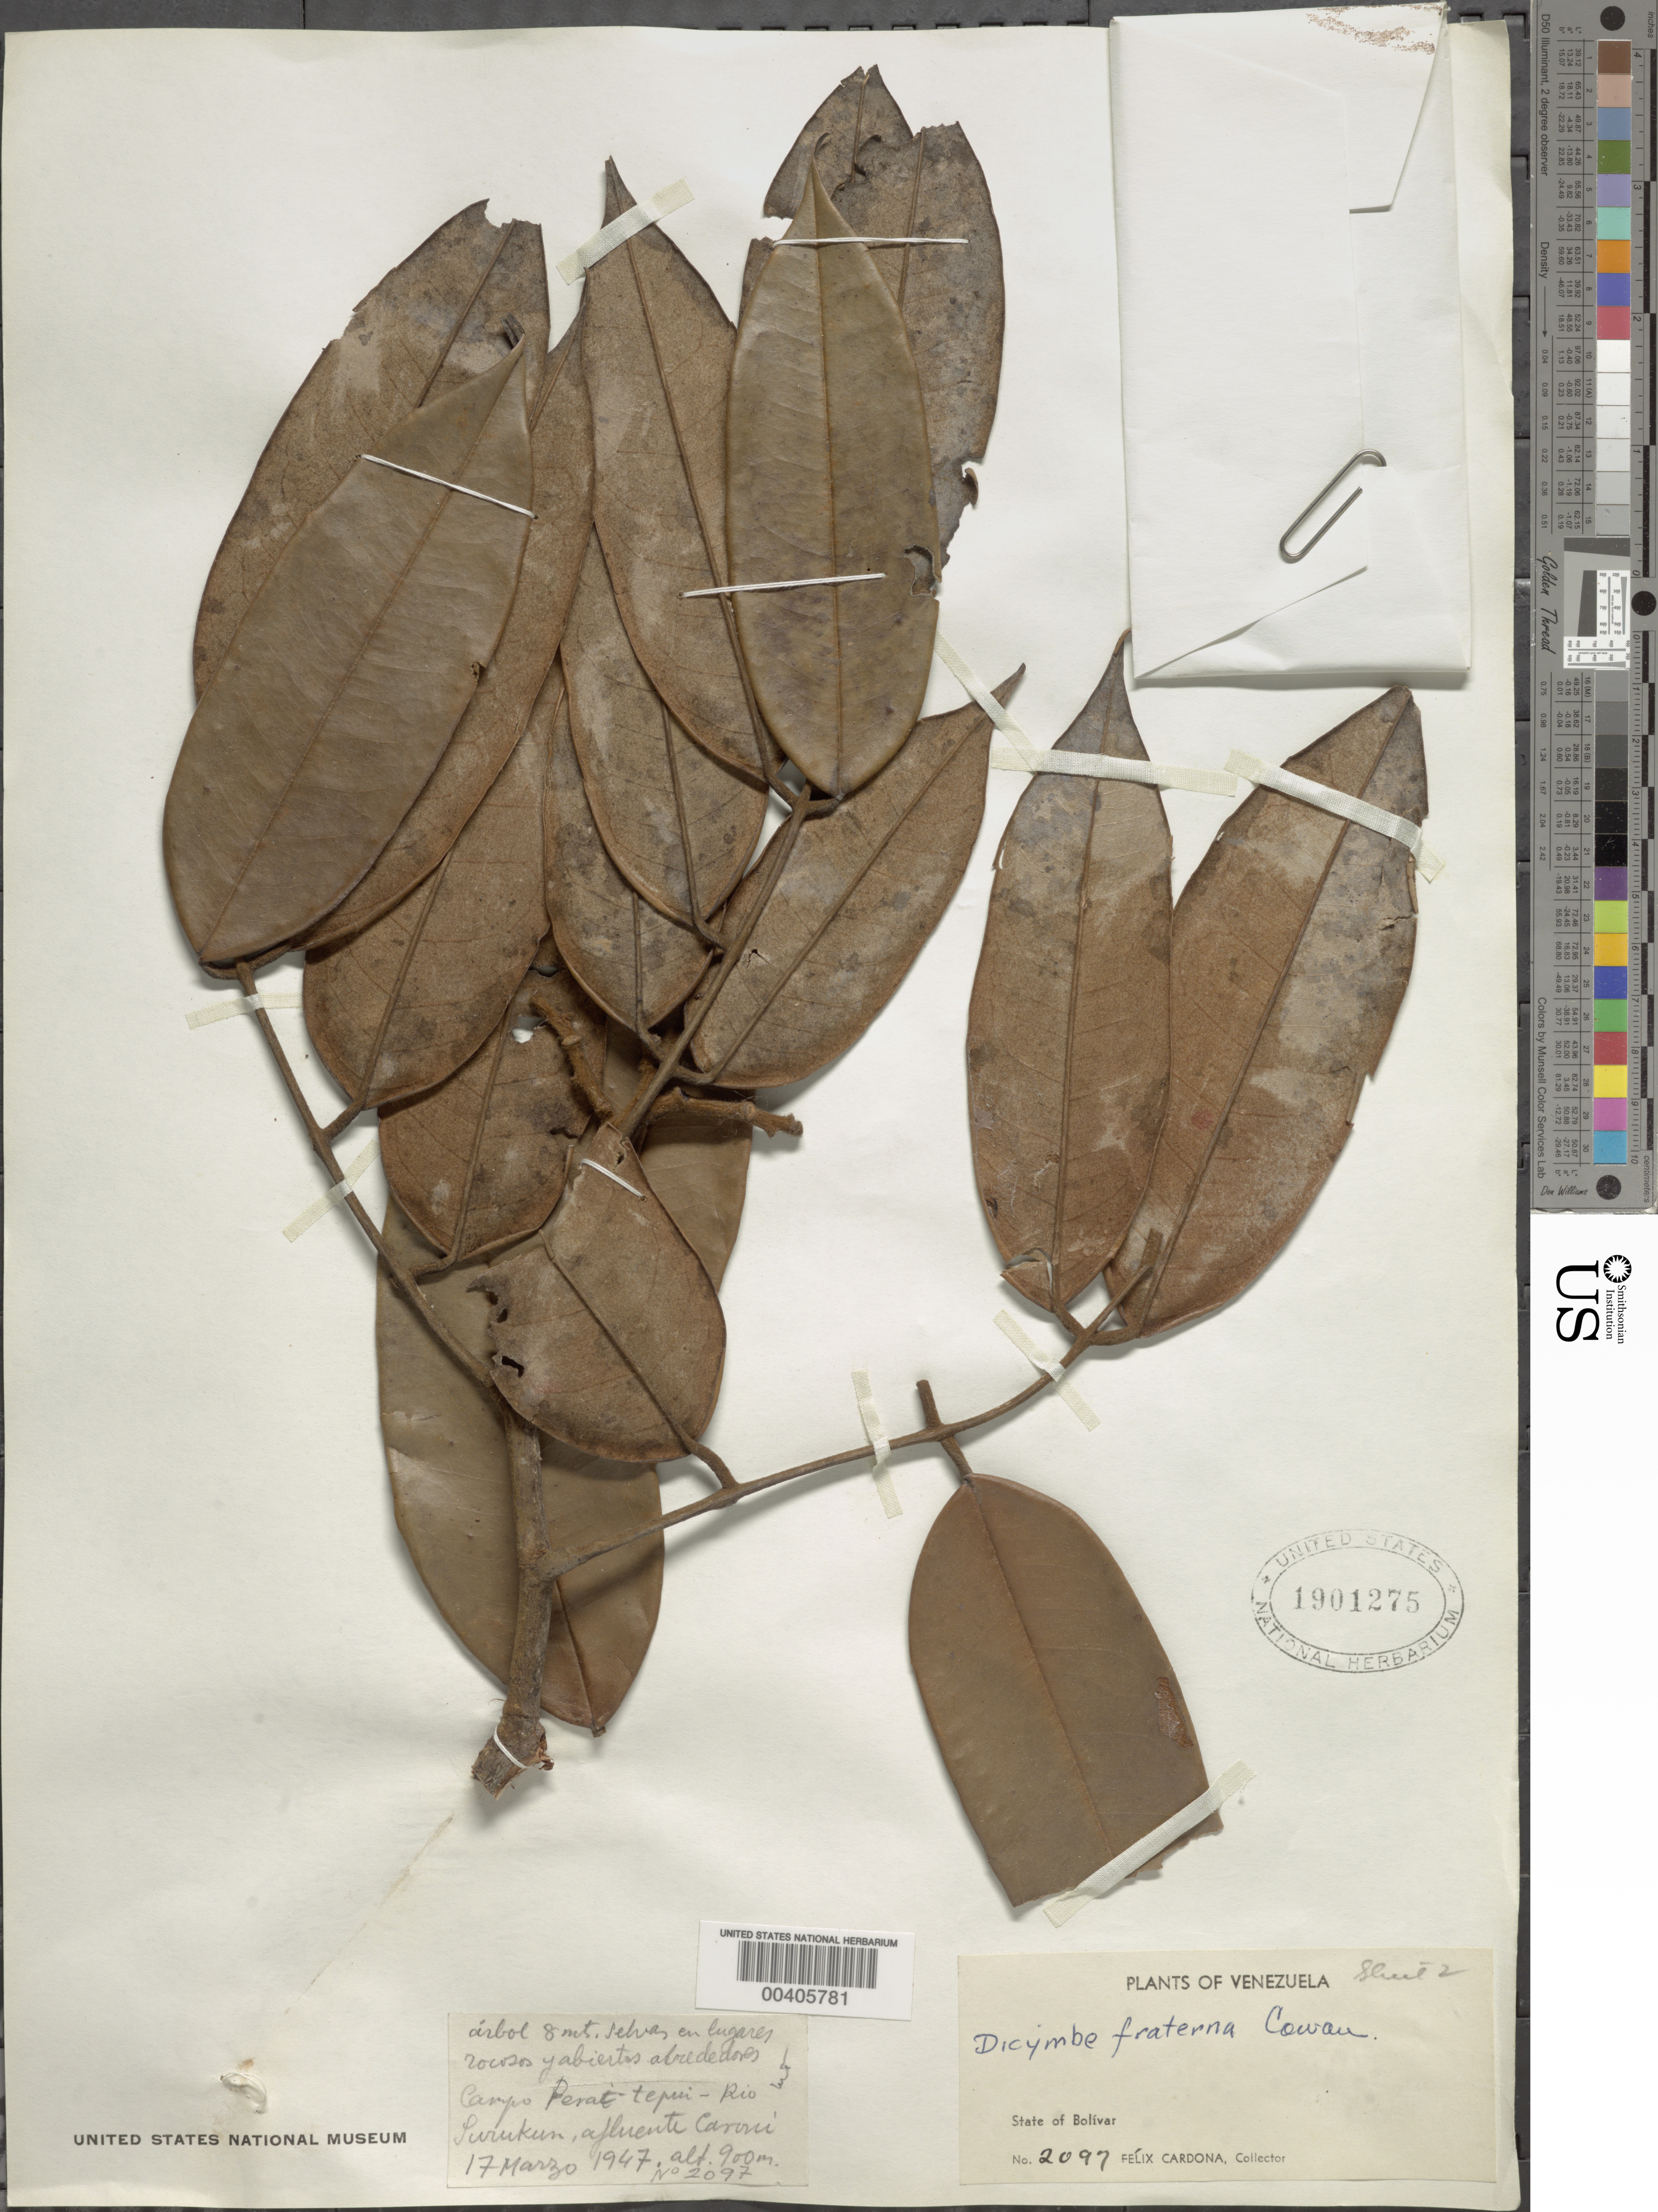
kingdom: Plantae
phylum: Tracheophyta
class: Magnoliopsida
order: Fabales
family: Fabaceae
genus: Dicymbe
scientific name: Dicymbe fraterna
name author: R.S. Cowan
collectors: F. Cardona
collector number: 2097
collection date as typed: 17 Mar 1947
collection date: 1947-03-17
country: Venezuela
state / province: Bolivar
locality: Perai-tepui, rio surukum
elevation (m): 900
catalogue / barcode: US 1901275